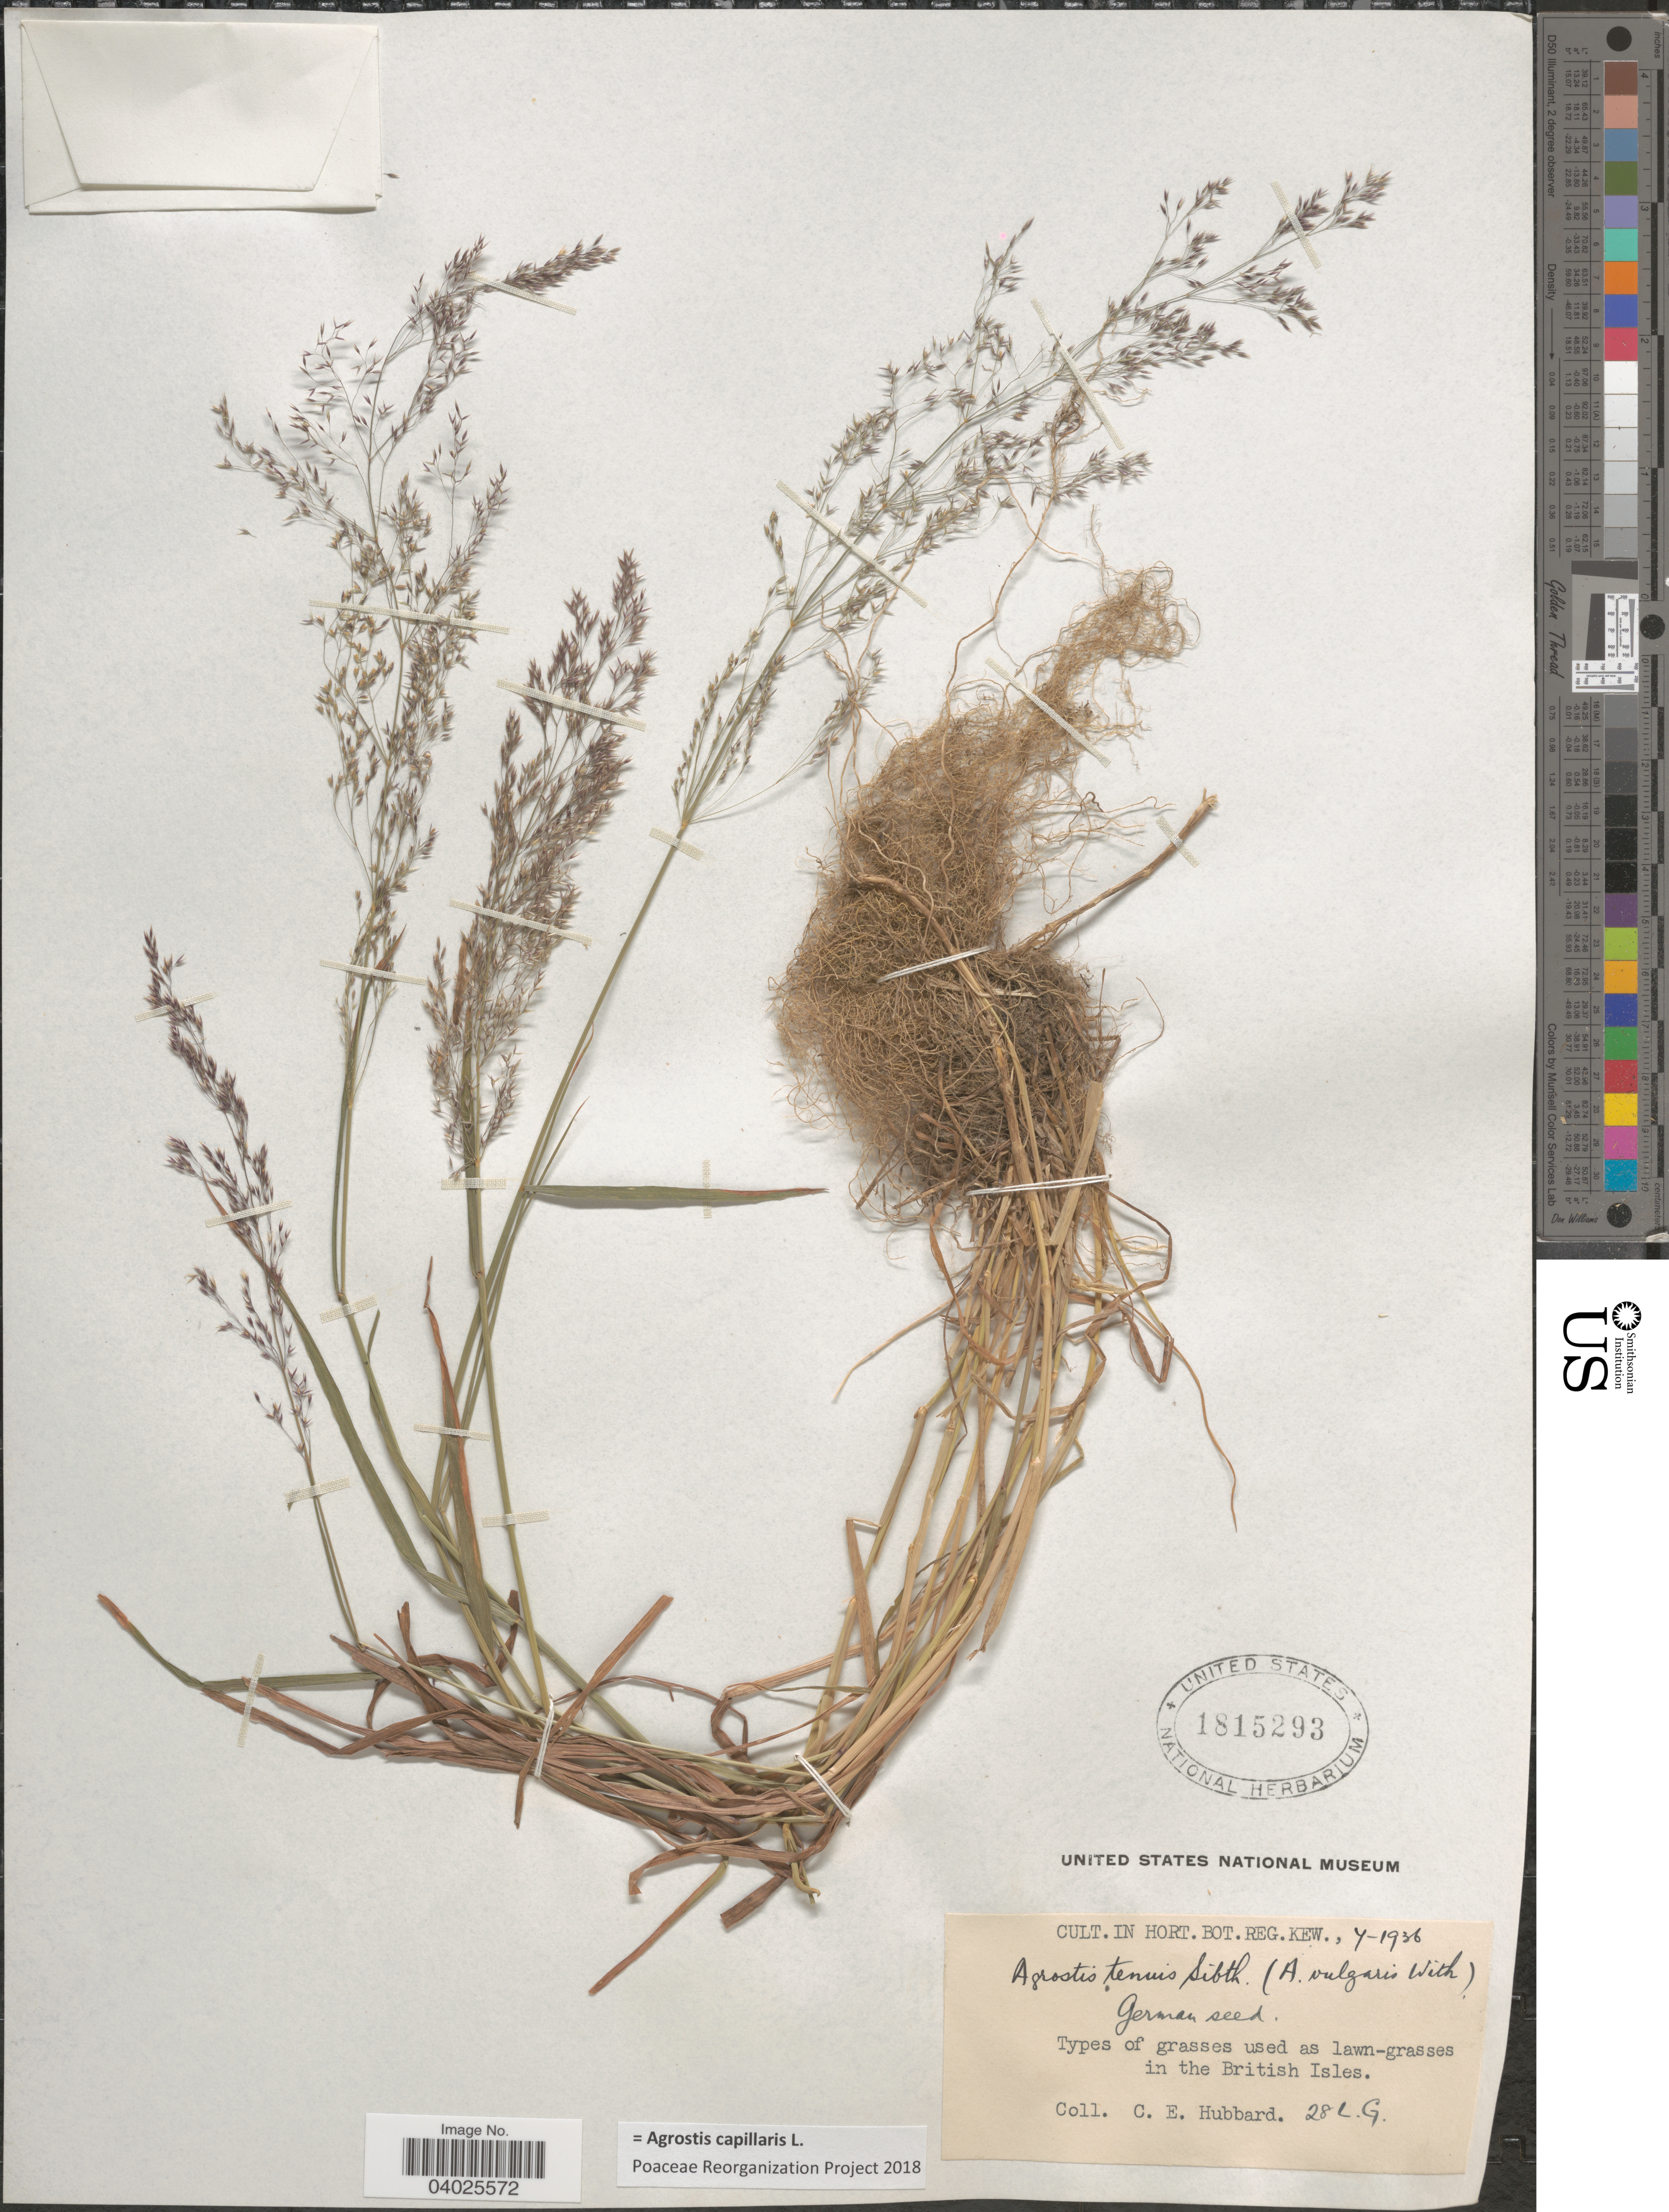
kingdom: Plantae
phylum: Tracheophyta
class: Liliopsida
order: Poales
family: Poaceae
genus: Agrostis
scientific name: Agrostis capillaris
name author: L.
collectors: C. E. Hubbard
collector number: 28 L.G.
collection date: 1936-07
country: United Kingdom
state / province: England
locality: Cult.in Hort.Bot.Reg.Kew.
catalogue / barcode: US 1815293